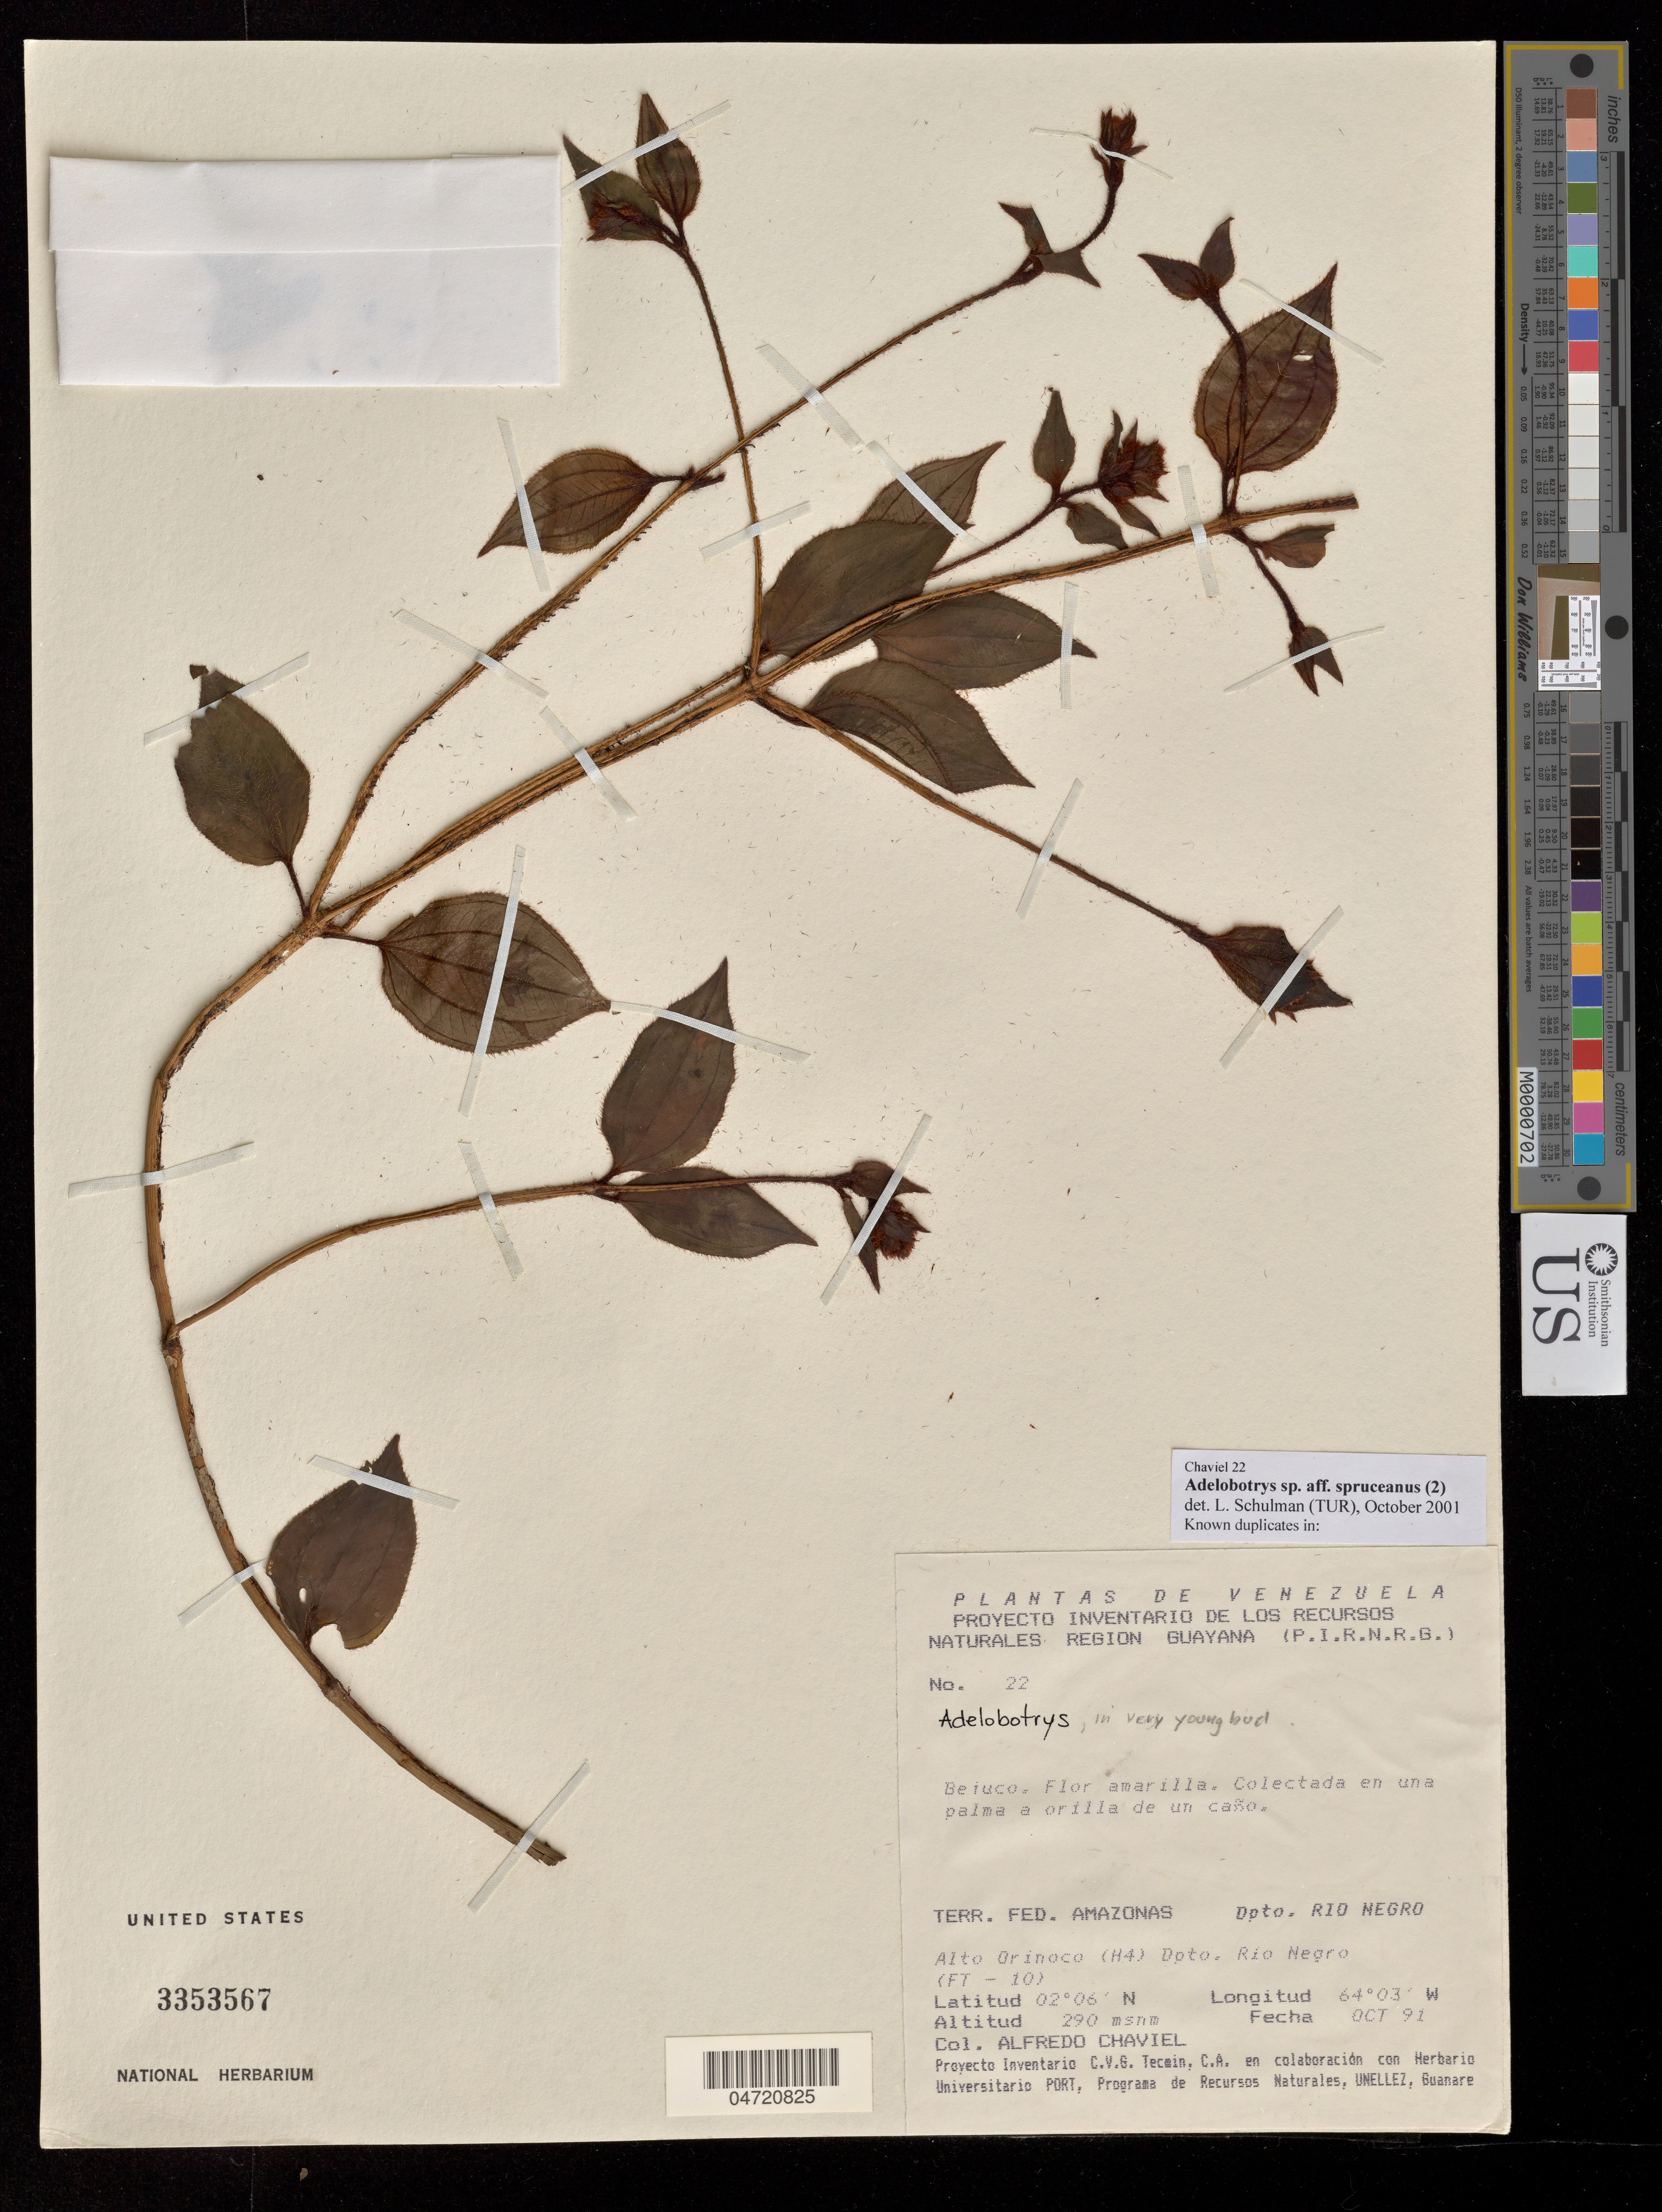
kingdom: Plantae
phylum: Tracheophyta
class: Magnoliopsida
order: Myrtales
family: Melastomataceae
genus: Adelobotrys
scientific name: Adelobotrys spruceana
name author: Cogn.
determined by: Schulman, Leif, (TUR), University of Turku (FINLAND)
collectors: A. Chaviel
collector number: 22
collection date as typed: Oct-91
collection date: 1991-10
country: Venezuela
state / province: Amazonas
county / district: Río Negro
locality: Alto Orinoco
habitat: Colectada en una palm a orilla de un cano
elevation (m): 290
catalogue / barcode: US 3353567